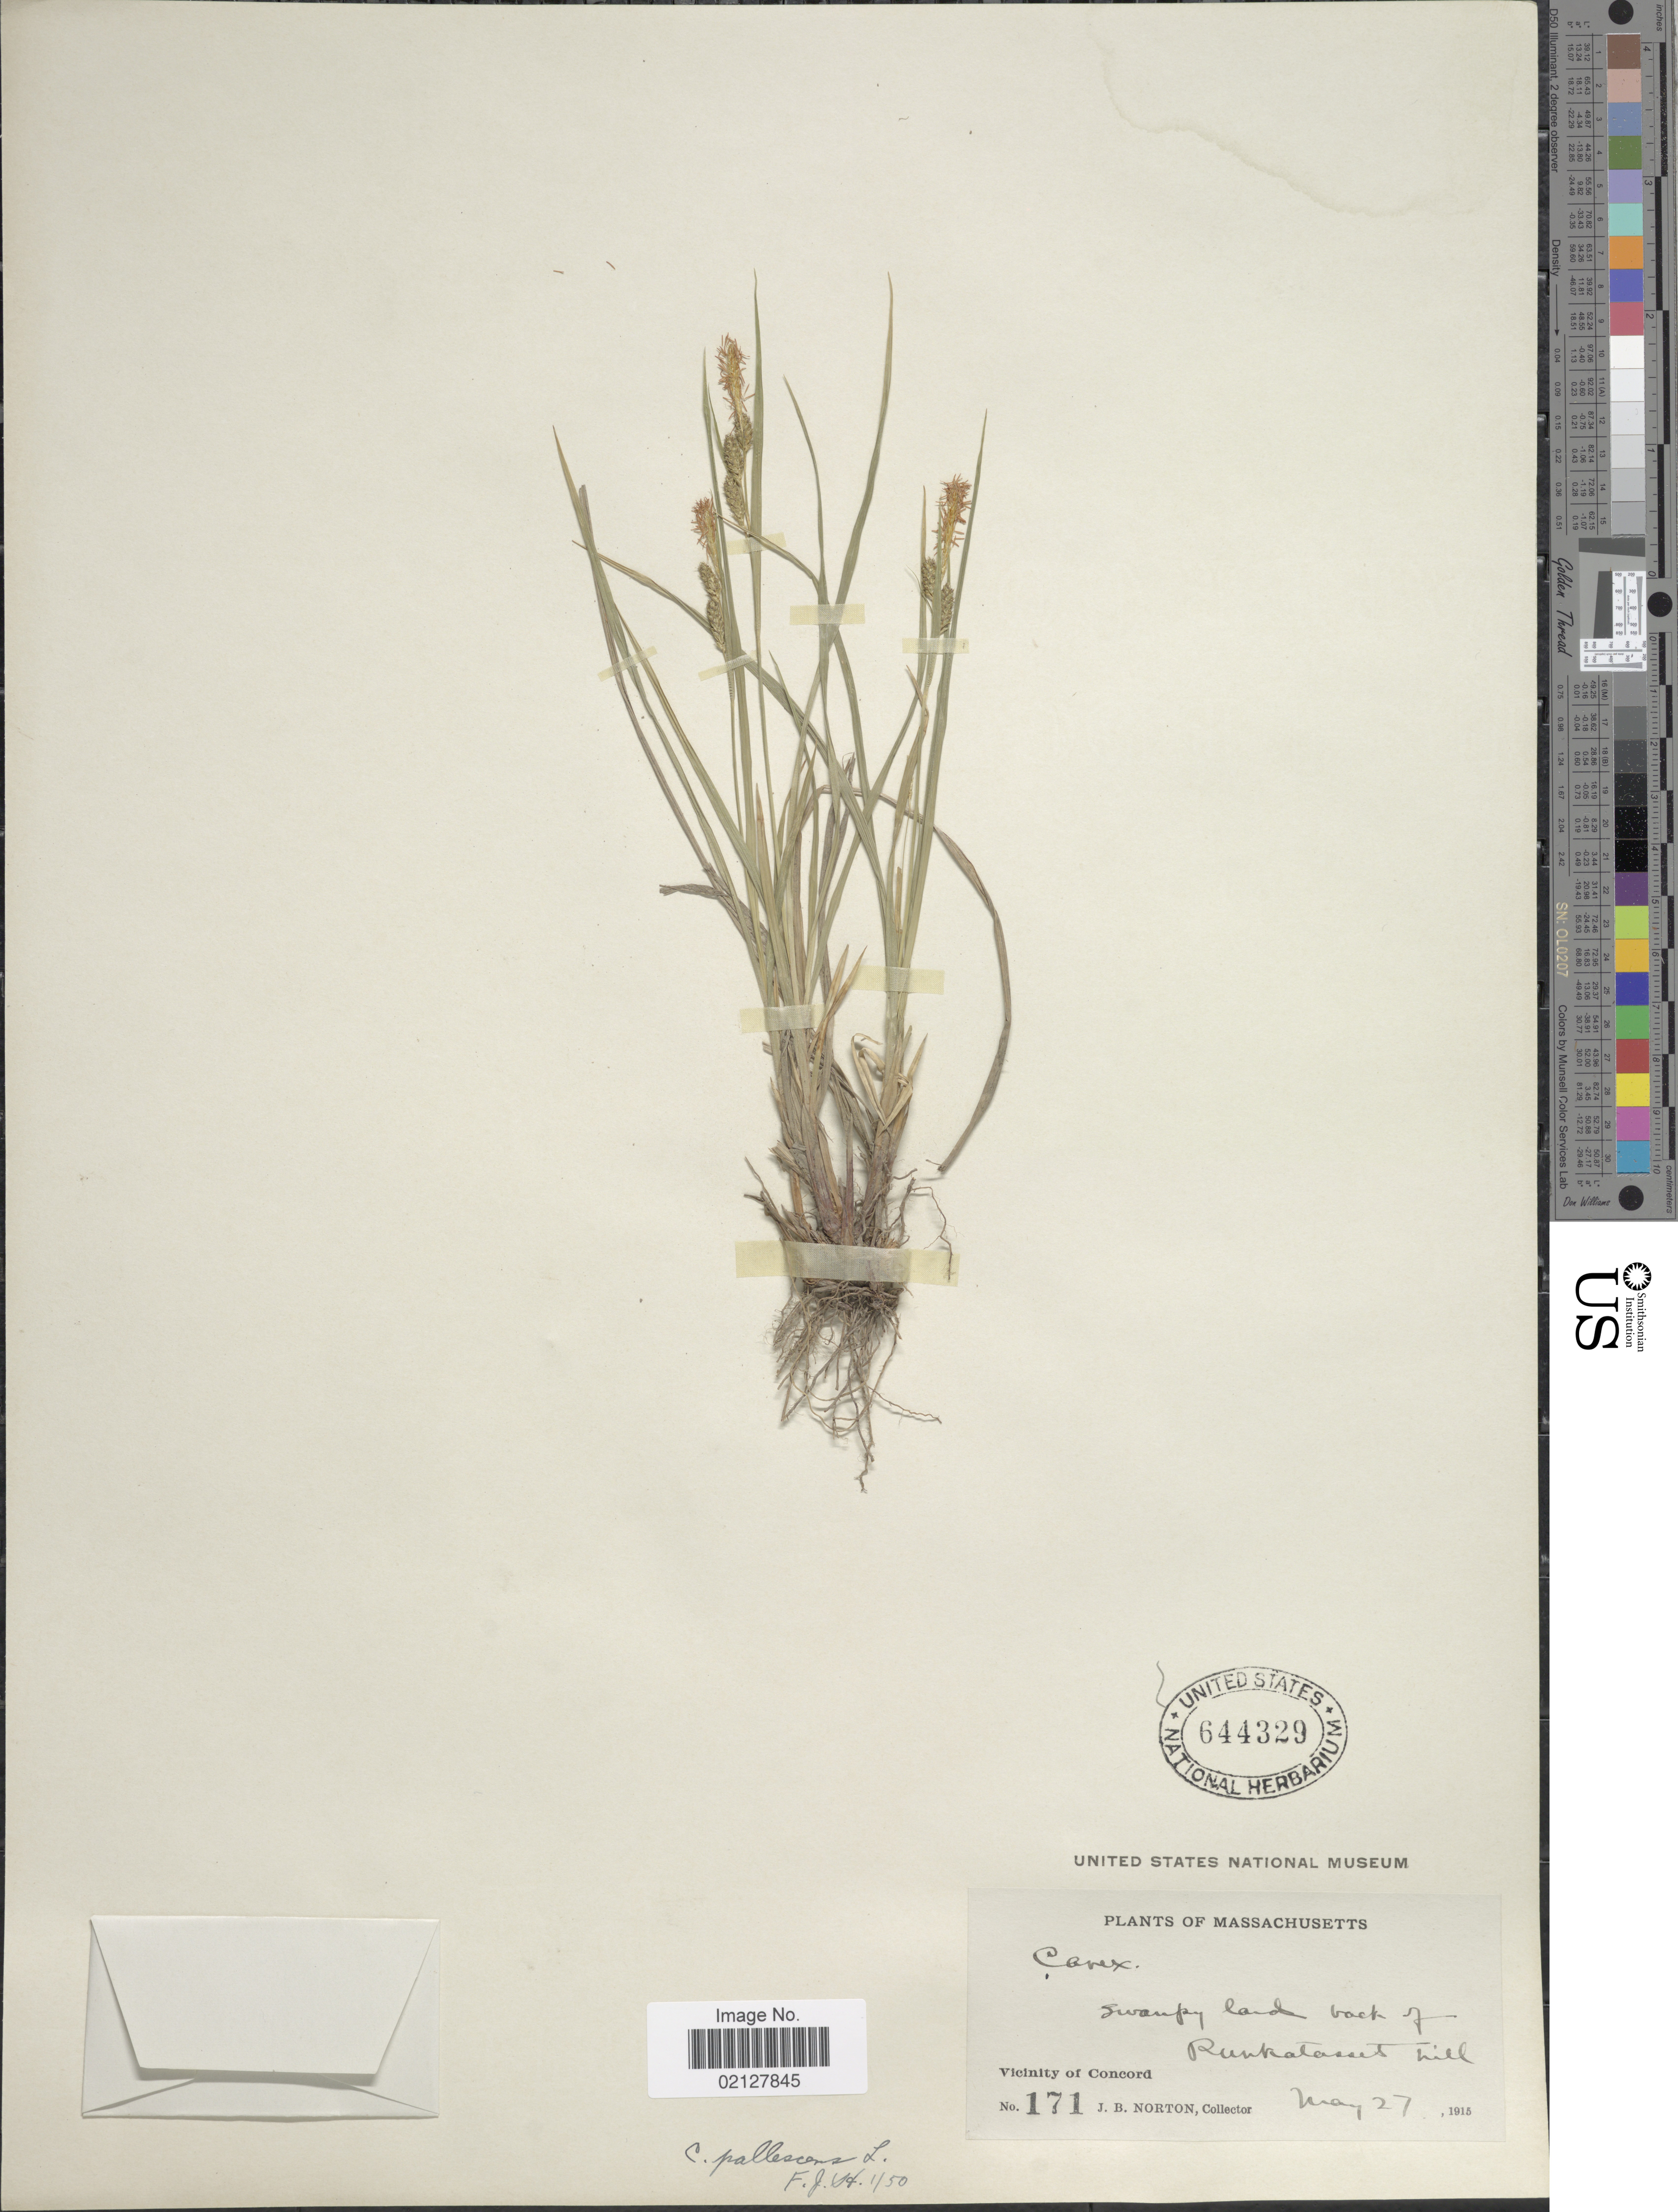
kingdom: Plantae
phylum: Tracheophyta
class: Liliopsida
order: Poales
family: Cyperaceae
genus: Carex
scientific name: Carex pallescens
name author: L.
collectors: J. B. Norton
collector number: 171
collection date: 1915-05-27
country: United States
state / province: Massachusetts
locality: Punkatassett Hill, Vicinity of Concord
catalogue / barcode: US 644329